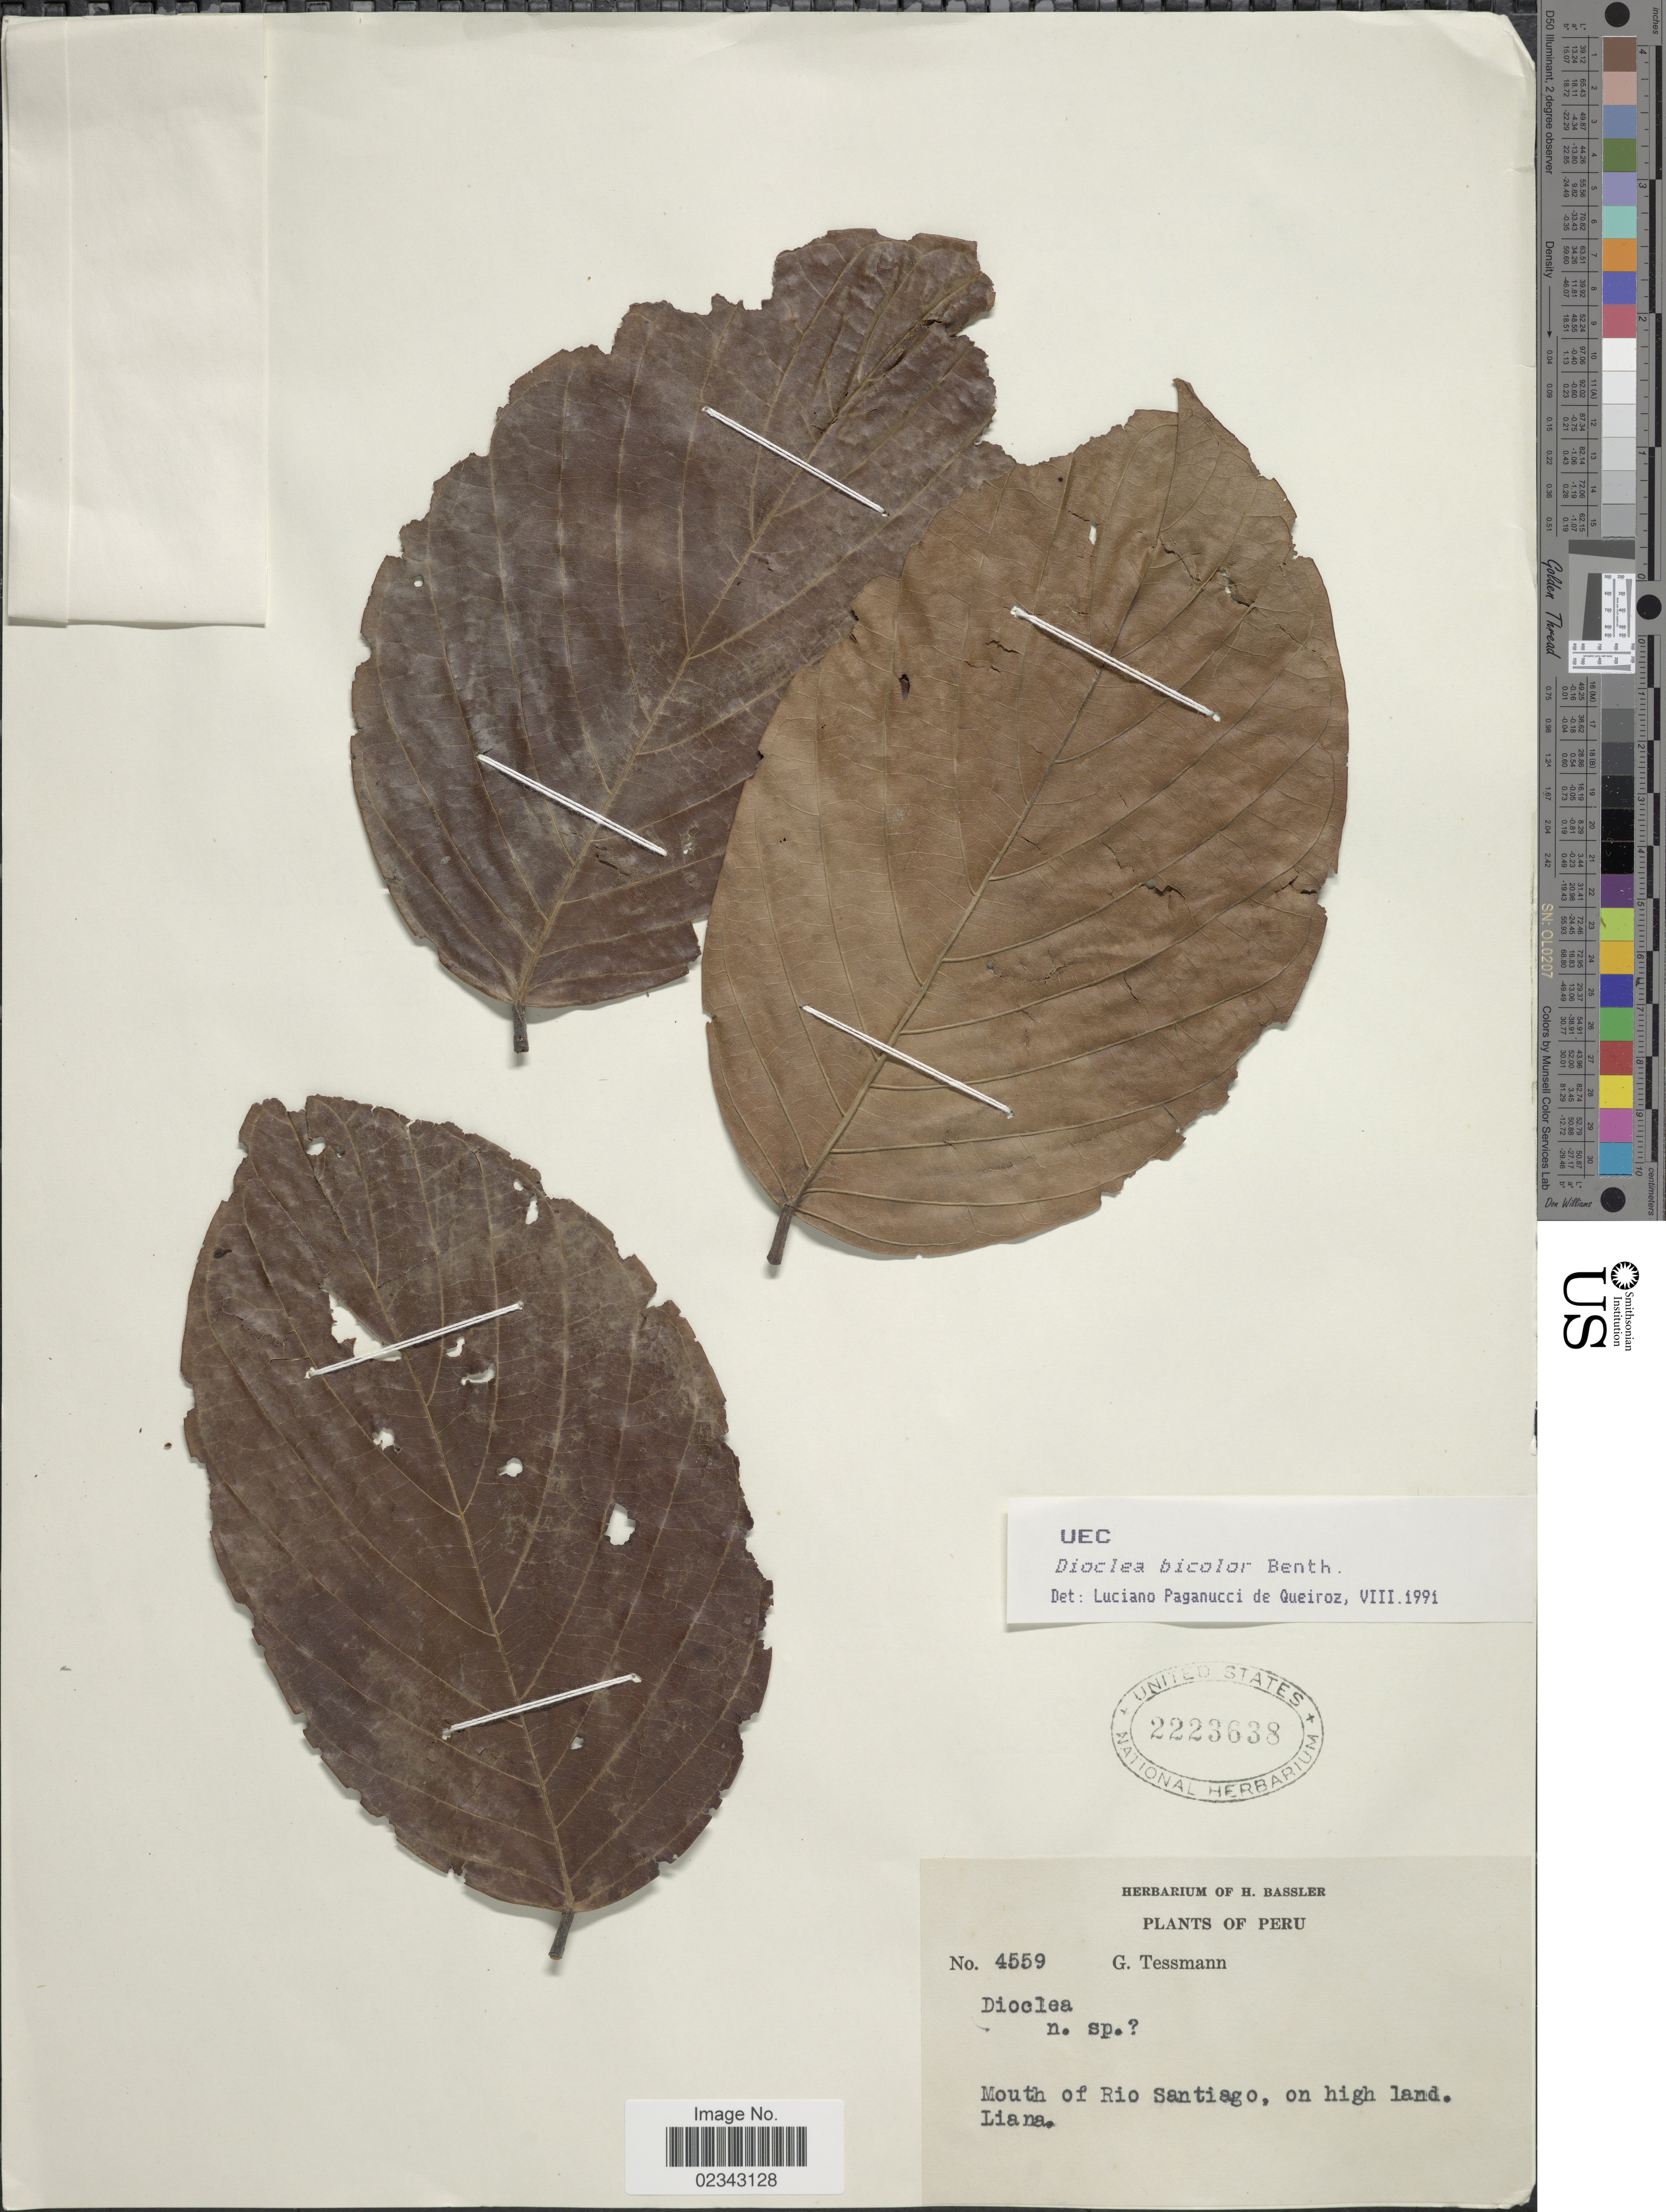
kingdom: Plantae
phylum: Tracheophyta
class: Magnoliopsida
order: Fabales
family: Fabaceae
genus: Macropsychanthus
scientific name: Macropsychanthus bicolor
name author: (Hoffmanns. ex Benth.) L.P. Queiroz & Snak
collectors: G. Tessmann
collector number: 4559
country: Peru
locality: Mouth of Rio Santiago, on high land. Liana.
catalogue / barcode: US 2223638